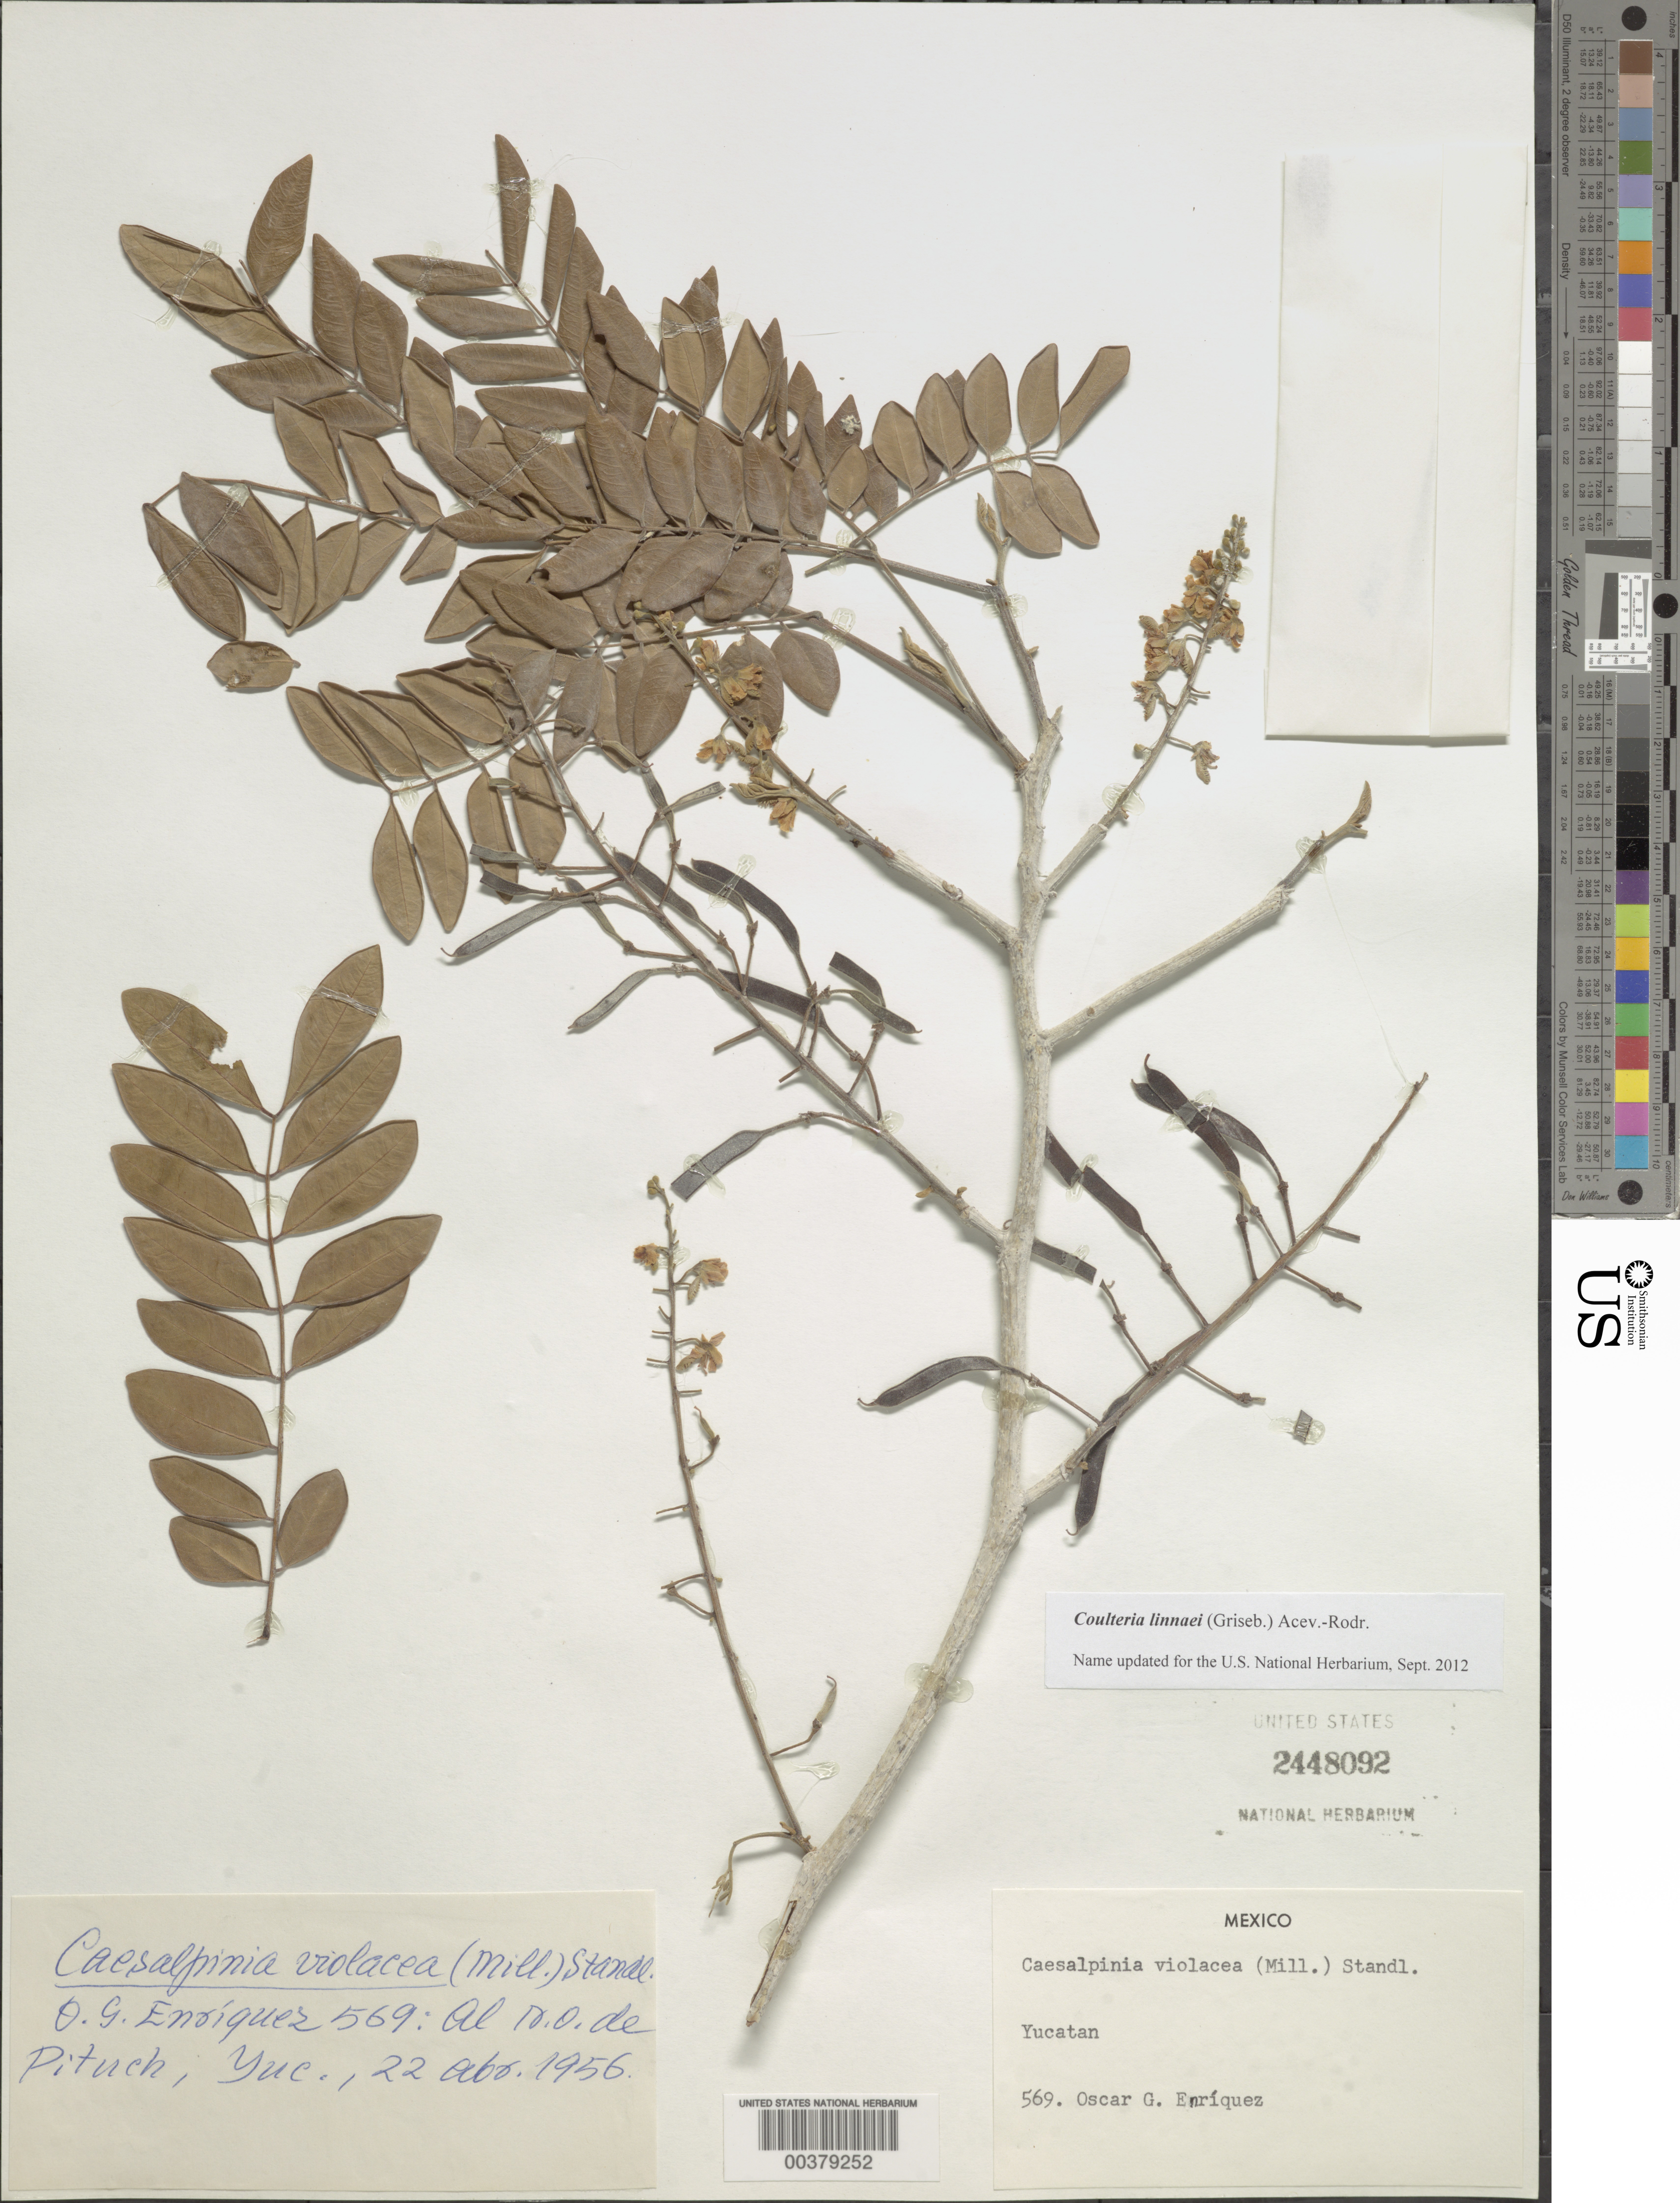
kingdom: Plantae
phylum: Tracheophyta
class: Magnoliopsida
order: Fabales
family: Fabaceae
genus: Coulteria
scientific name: Coulteria linnaei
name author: (Griseb.) Acev.-Rodr.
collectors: O. Enriquez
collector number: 569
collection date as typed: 22 Apr 1956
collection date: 1956-04-22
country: Mexico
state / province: Yucatán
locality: Al NW de Pituch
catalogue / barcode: US 2448092